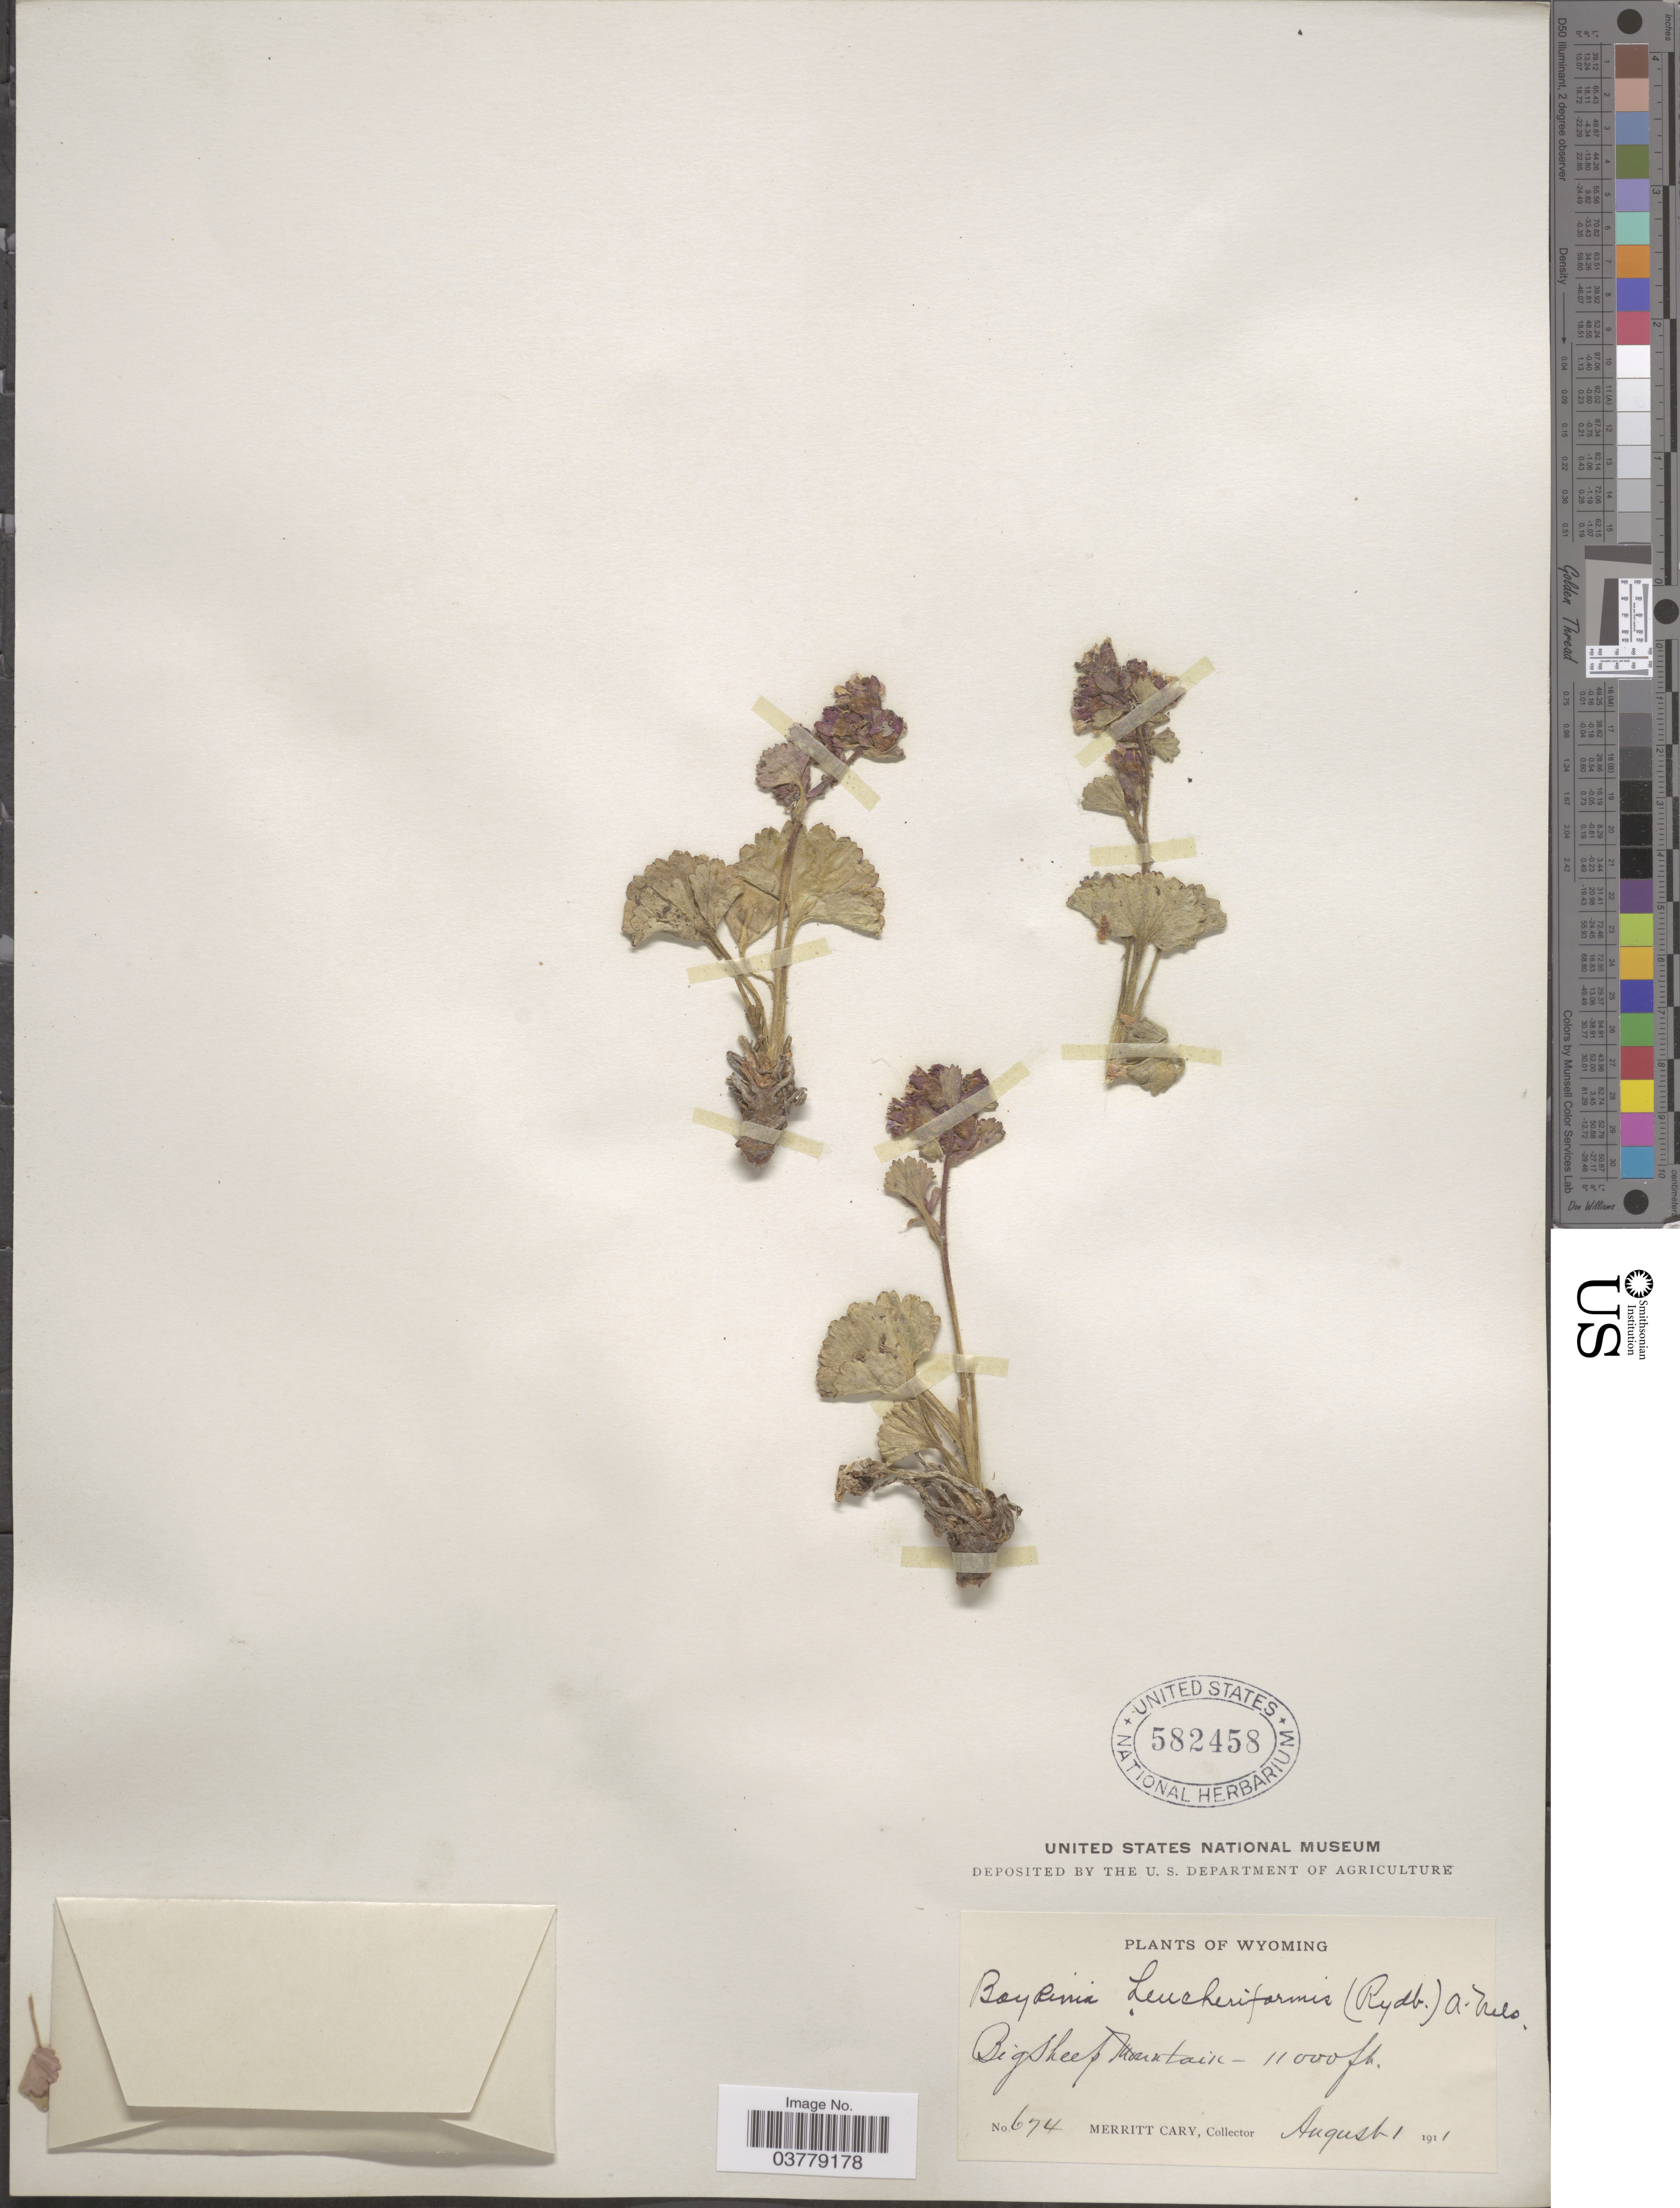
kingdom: Plantae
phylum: Tracheophyta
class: Magnoliopsida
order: Saxifragales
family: Saxifragaceae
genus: Telesonix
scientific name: Telesonix heucheriformis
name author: (Rydb.) Rydb.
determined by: Strong, M. T., (US), Smithsonian Institution - National Museum of Natural History (UNITED STATES)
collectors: M. Cary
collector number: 674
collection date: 1911-08-01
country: United States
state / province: Wyoming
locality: Big Sheep Mountain.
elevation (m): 3353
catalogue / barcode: US 582458